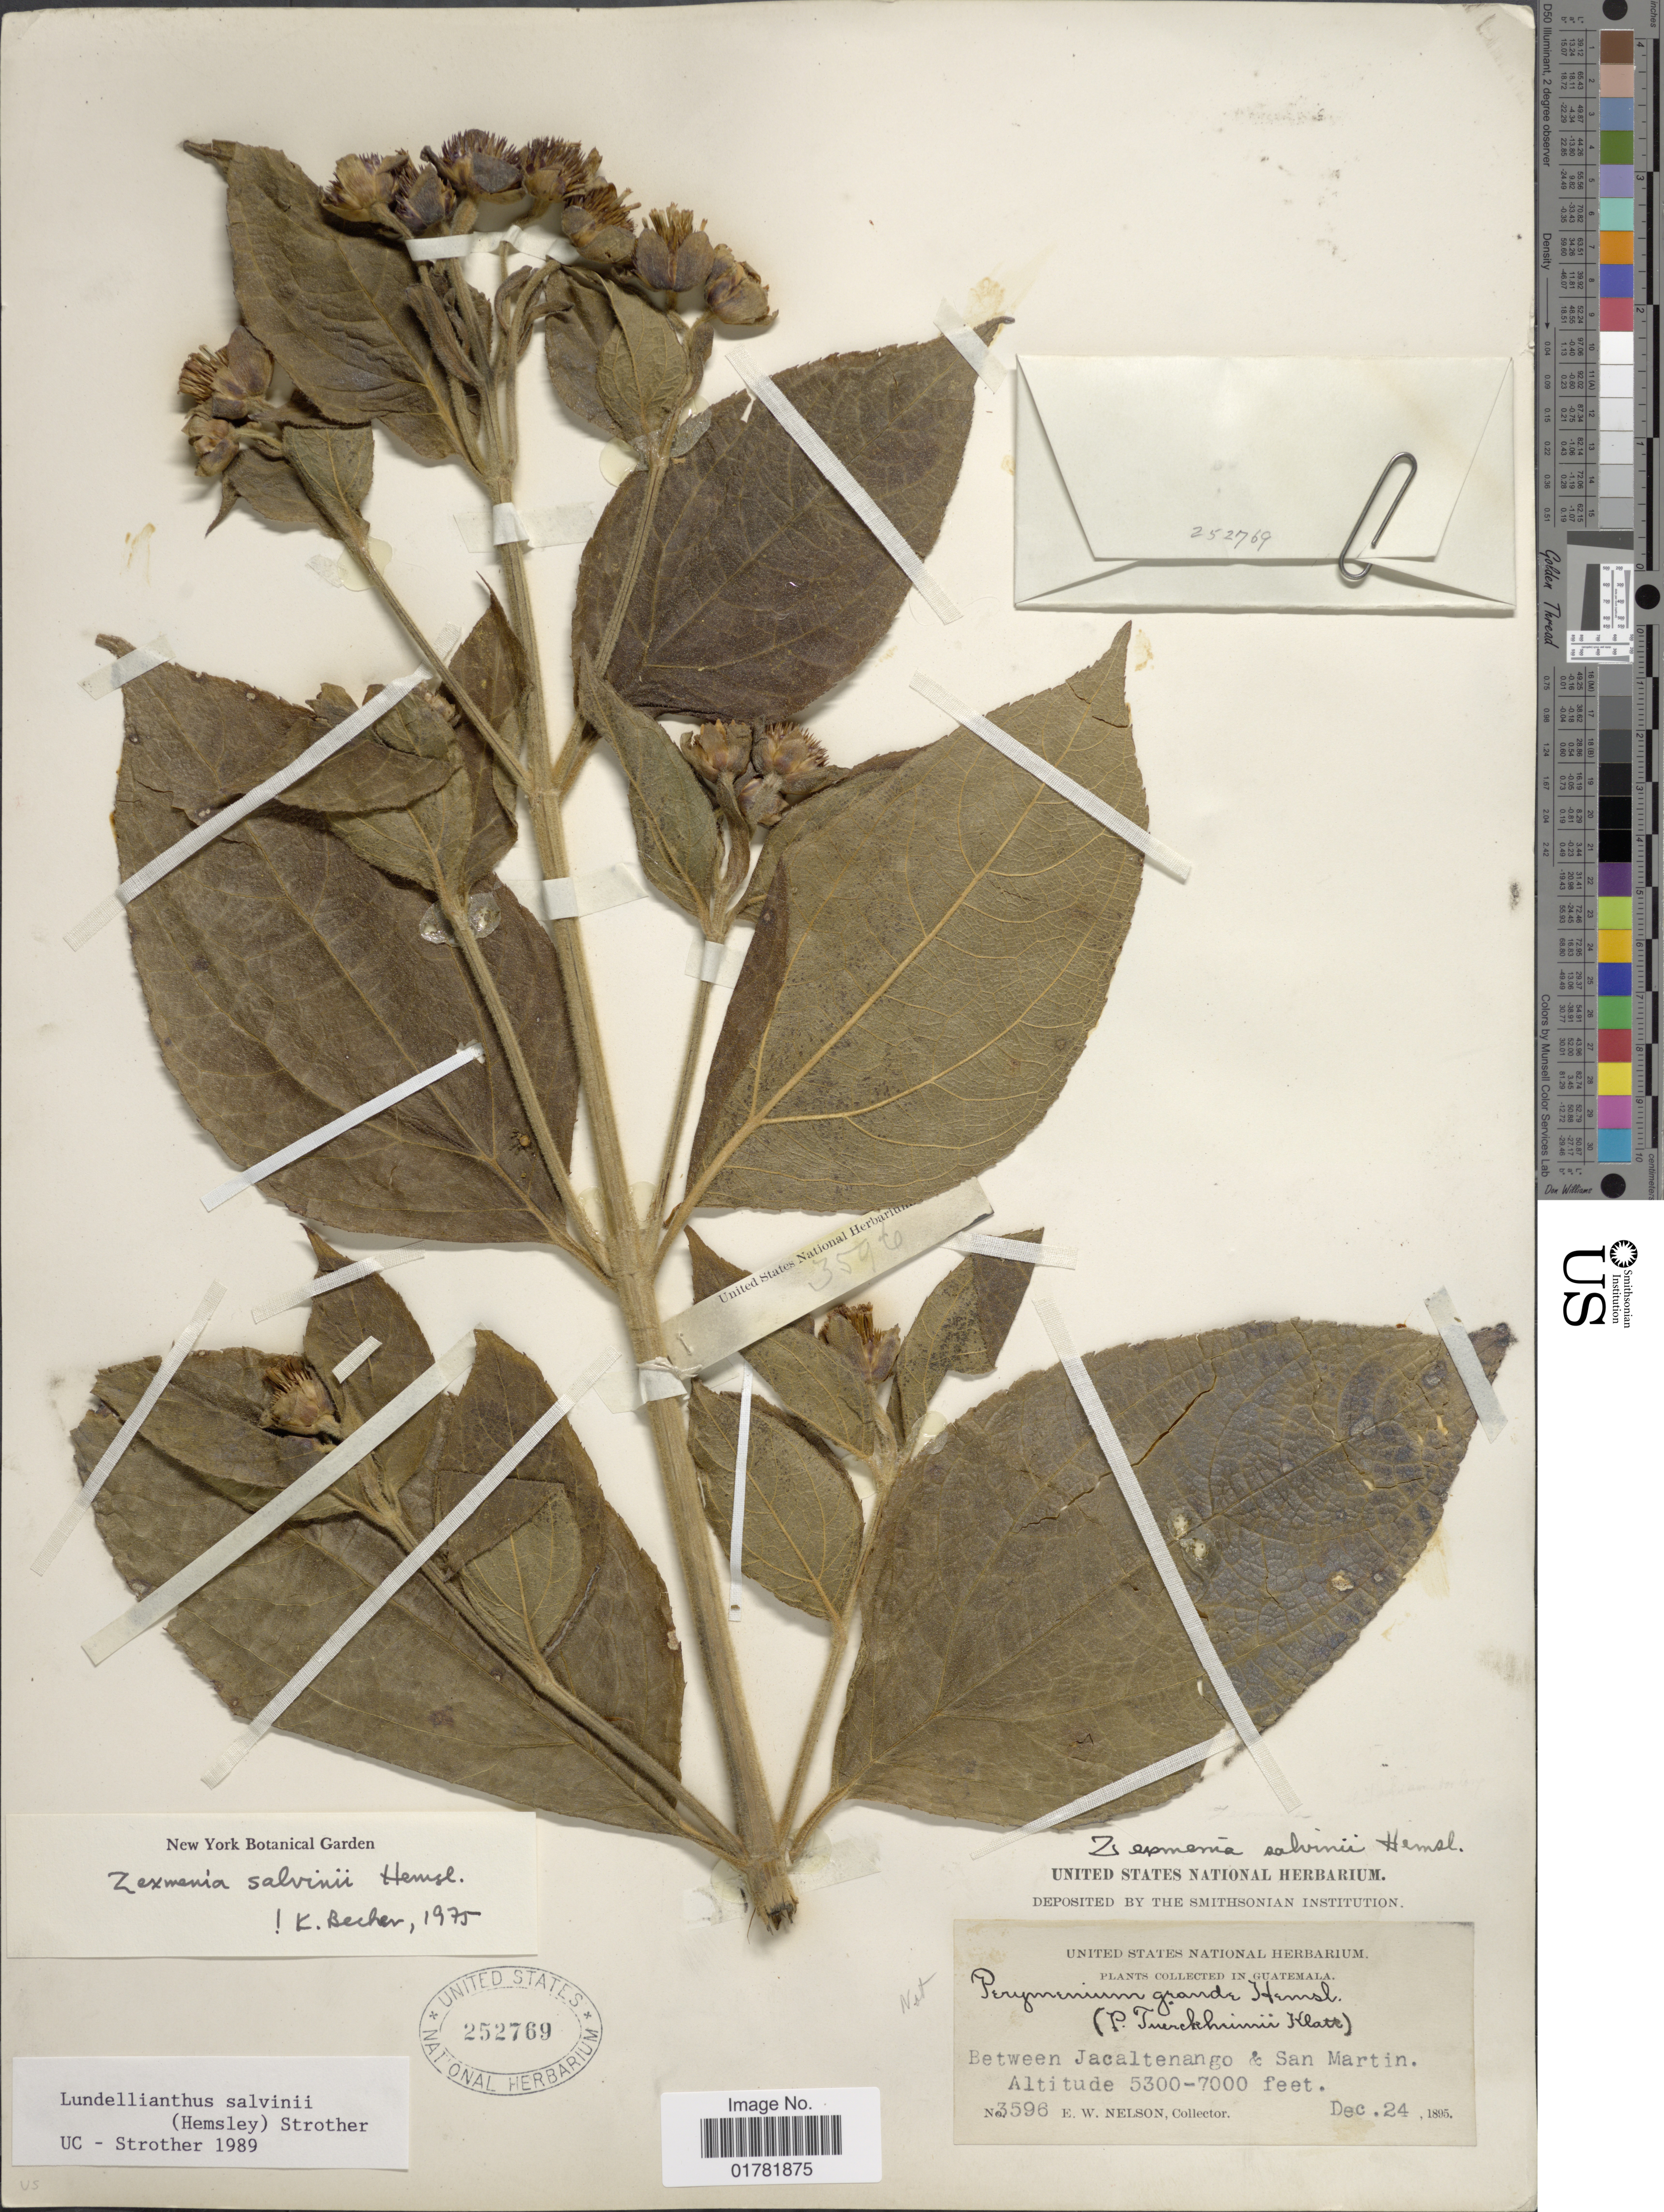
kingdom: Plantae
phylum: Tracheophyta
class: Magnoliopsida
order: Asterales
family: Asteraceae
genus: Lundellianthus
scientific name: Lundellianthus salvinii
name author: (Hemsl.) Strother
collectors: E. W. Nelson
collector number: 3596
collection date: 1895-12-24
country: Peru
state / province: San Martín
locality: Between Jacaltenango & San Martin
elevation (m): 1615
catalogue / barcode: US 252769